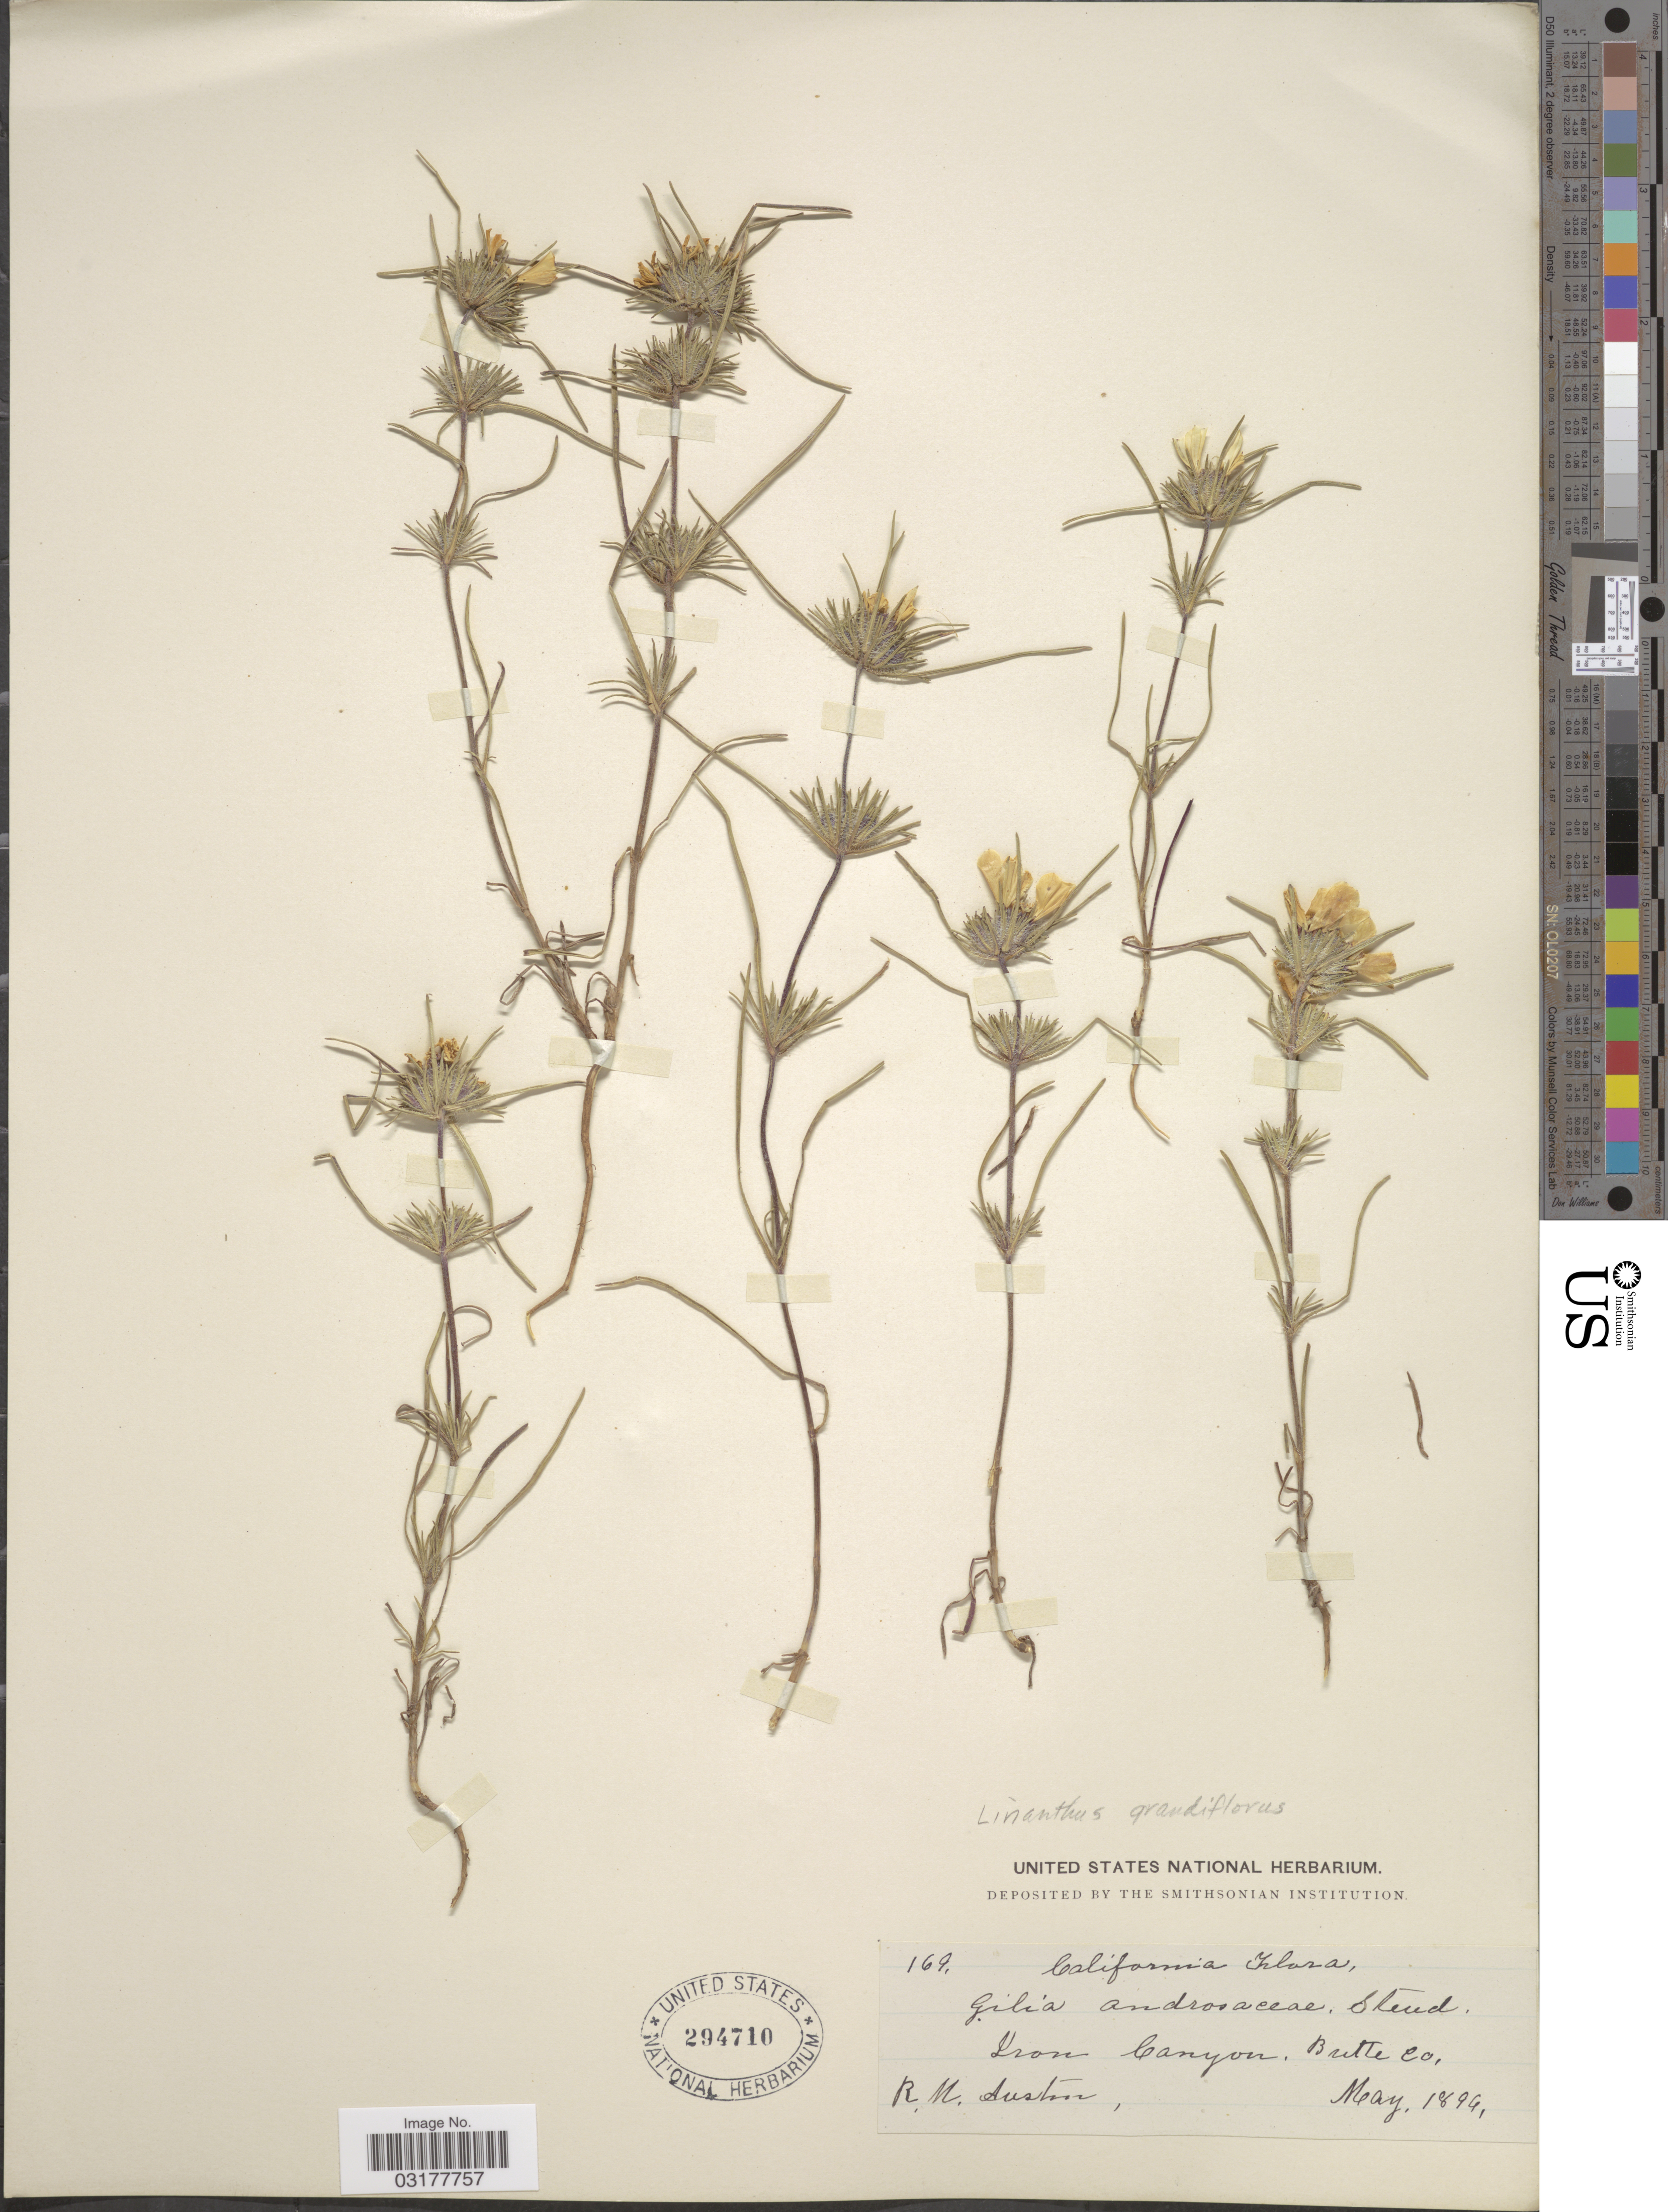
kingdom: Plantae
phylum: Tracheophyta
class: Magnoliopsida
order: Ericales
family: Polemoniaceae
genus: Leptosiphon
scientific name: Leptosiphon grandiflorus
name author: Benth.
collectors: R. Austin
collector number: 169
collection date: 1894-05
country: United States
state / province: California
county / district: Butte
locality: Iron Canyon, Butte Co.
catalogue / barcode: US 294710